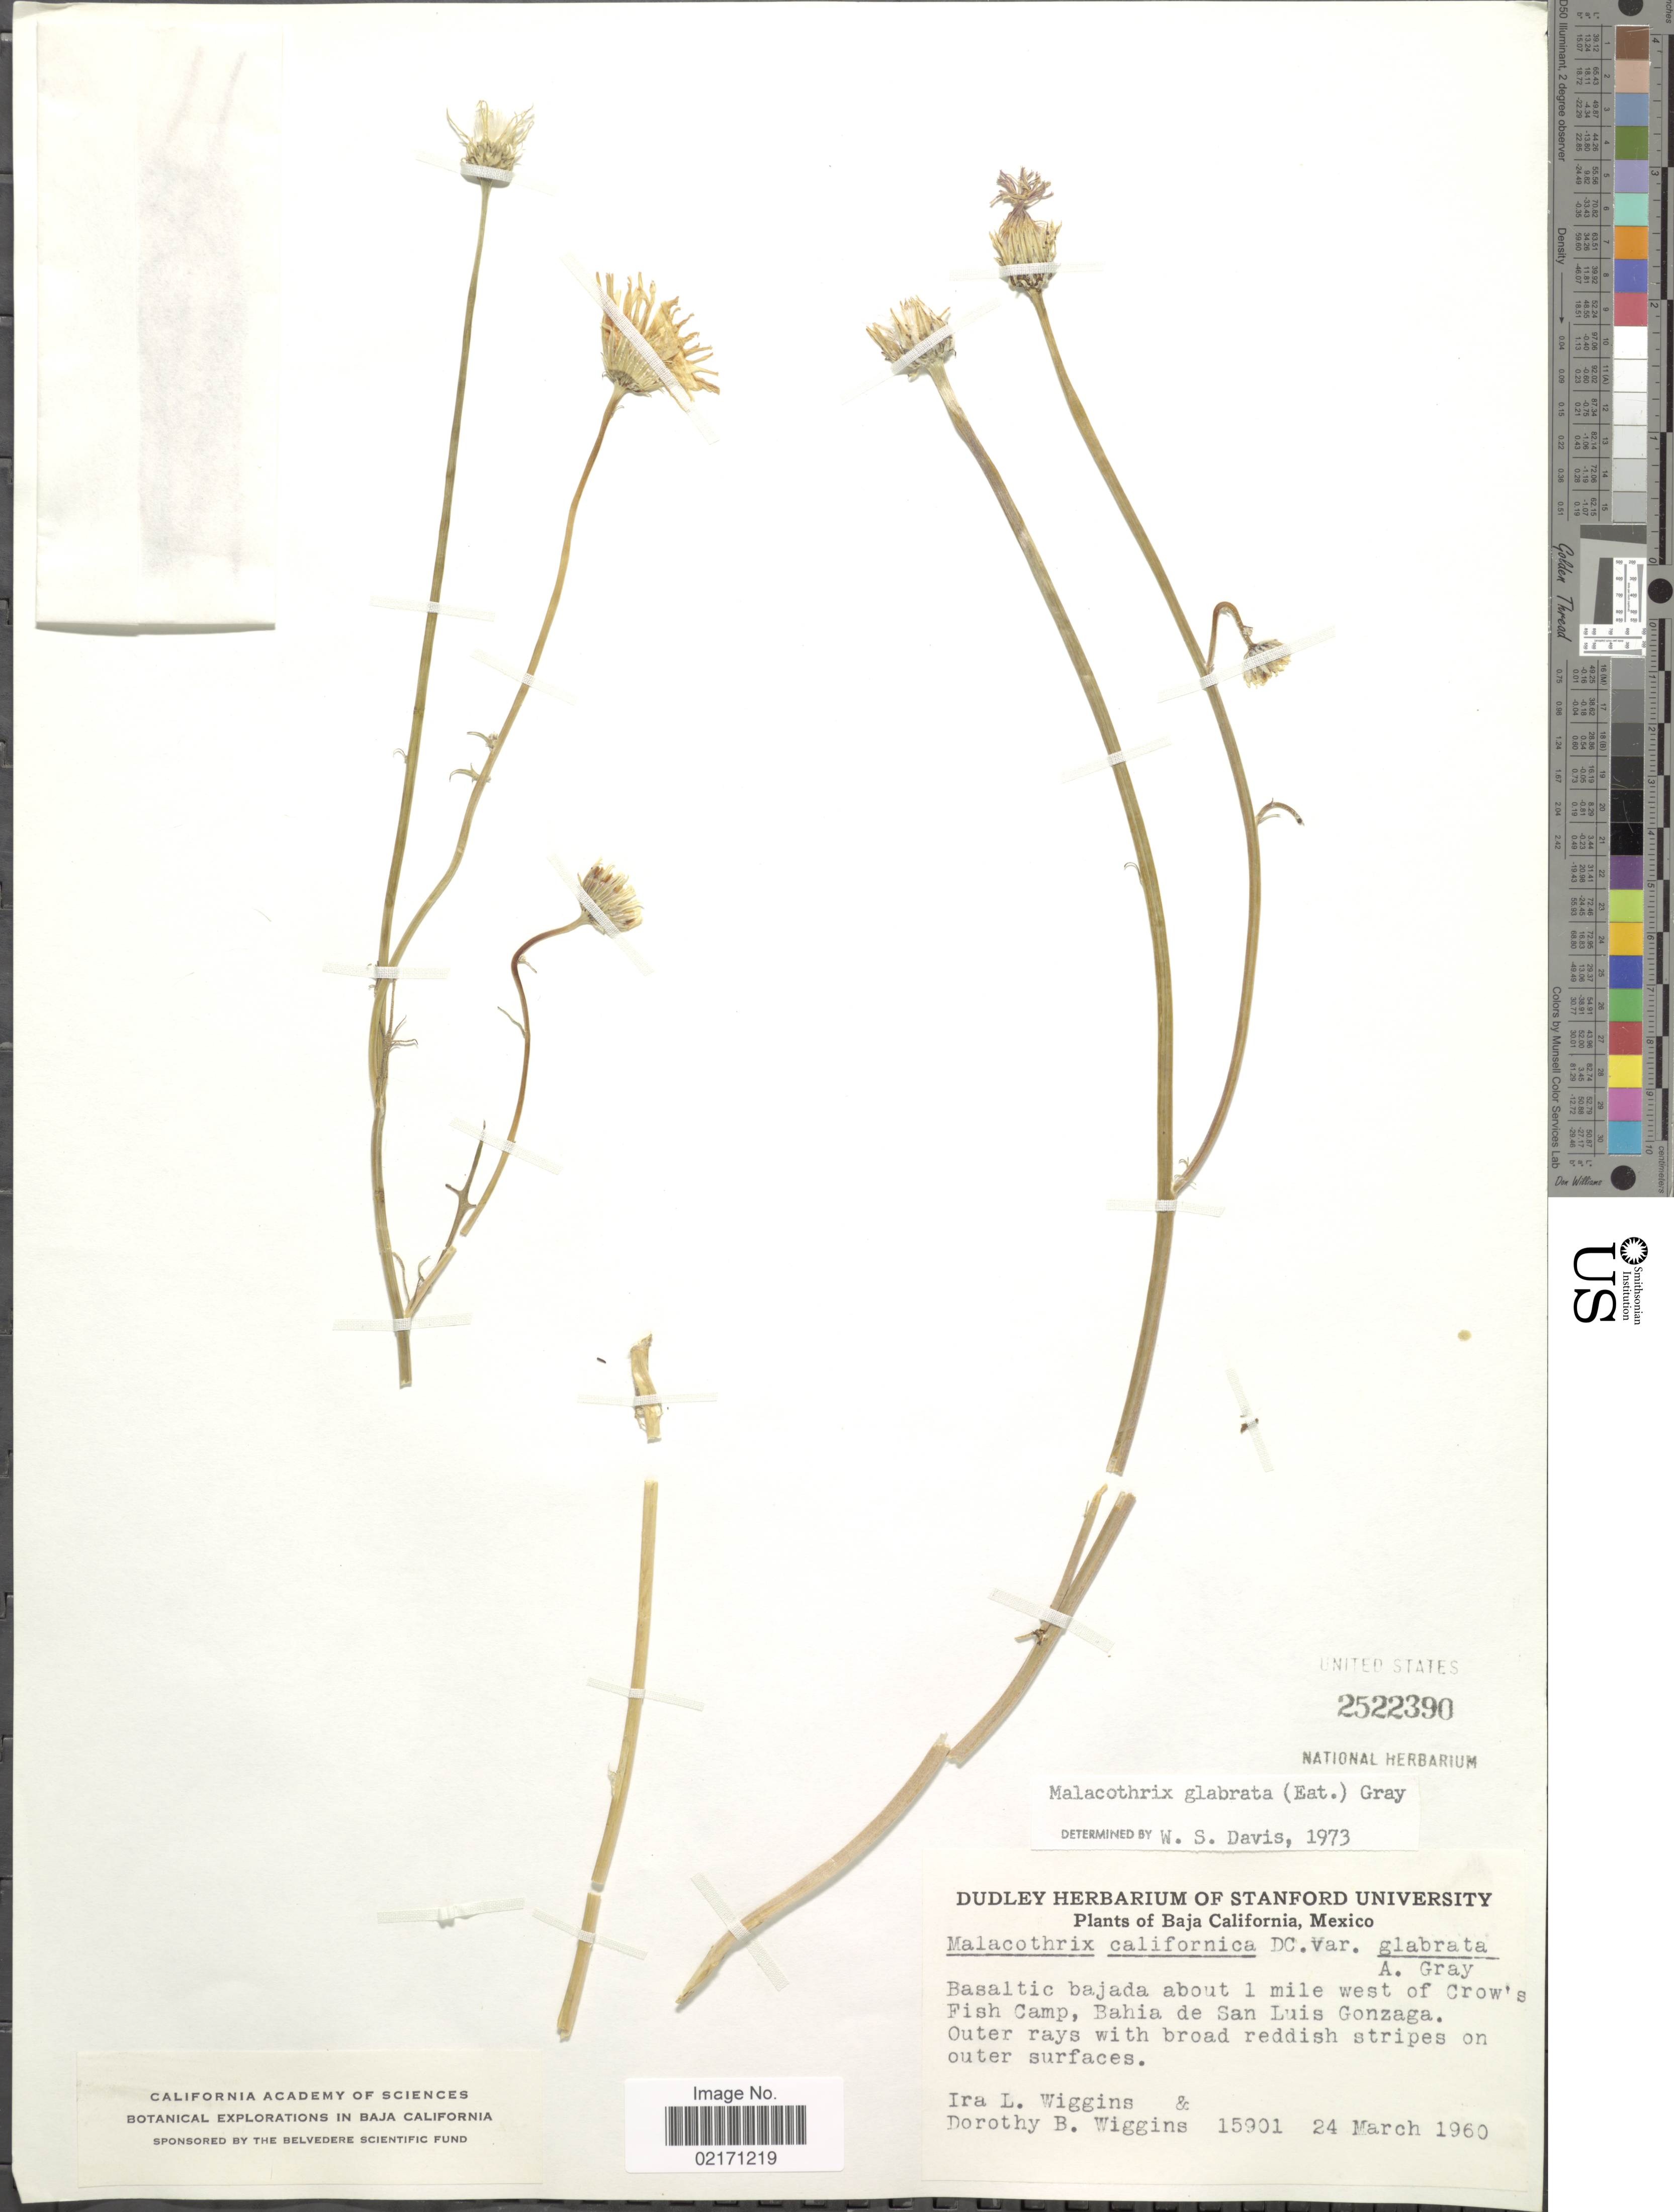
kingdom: Plantae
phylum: Tracheophyta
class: Magnoliopsida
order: Asterales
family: Asteraceae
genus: Malacothrix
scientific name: Malacothrix glabrata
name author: (A. Gray ex D.C. Eaton) A. Gray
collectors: I. L. Wiggins & D. B. Wiggins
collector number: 15901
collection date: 1960-03-24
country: Mexico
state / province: Baja California Norte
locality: About 1 mile west of Crow's Fish Camp, bahia de San Luis Gonzaga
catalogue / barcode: US 2522390